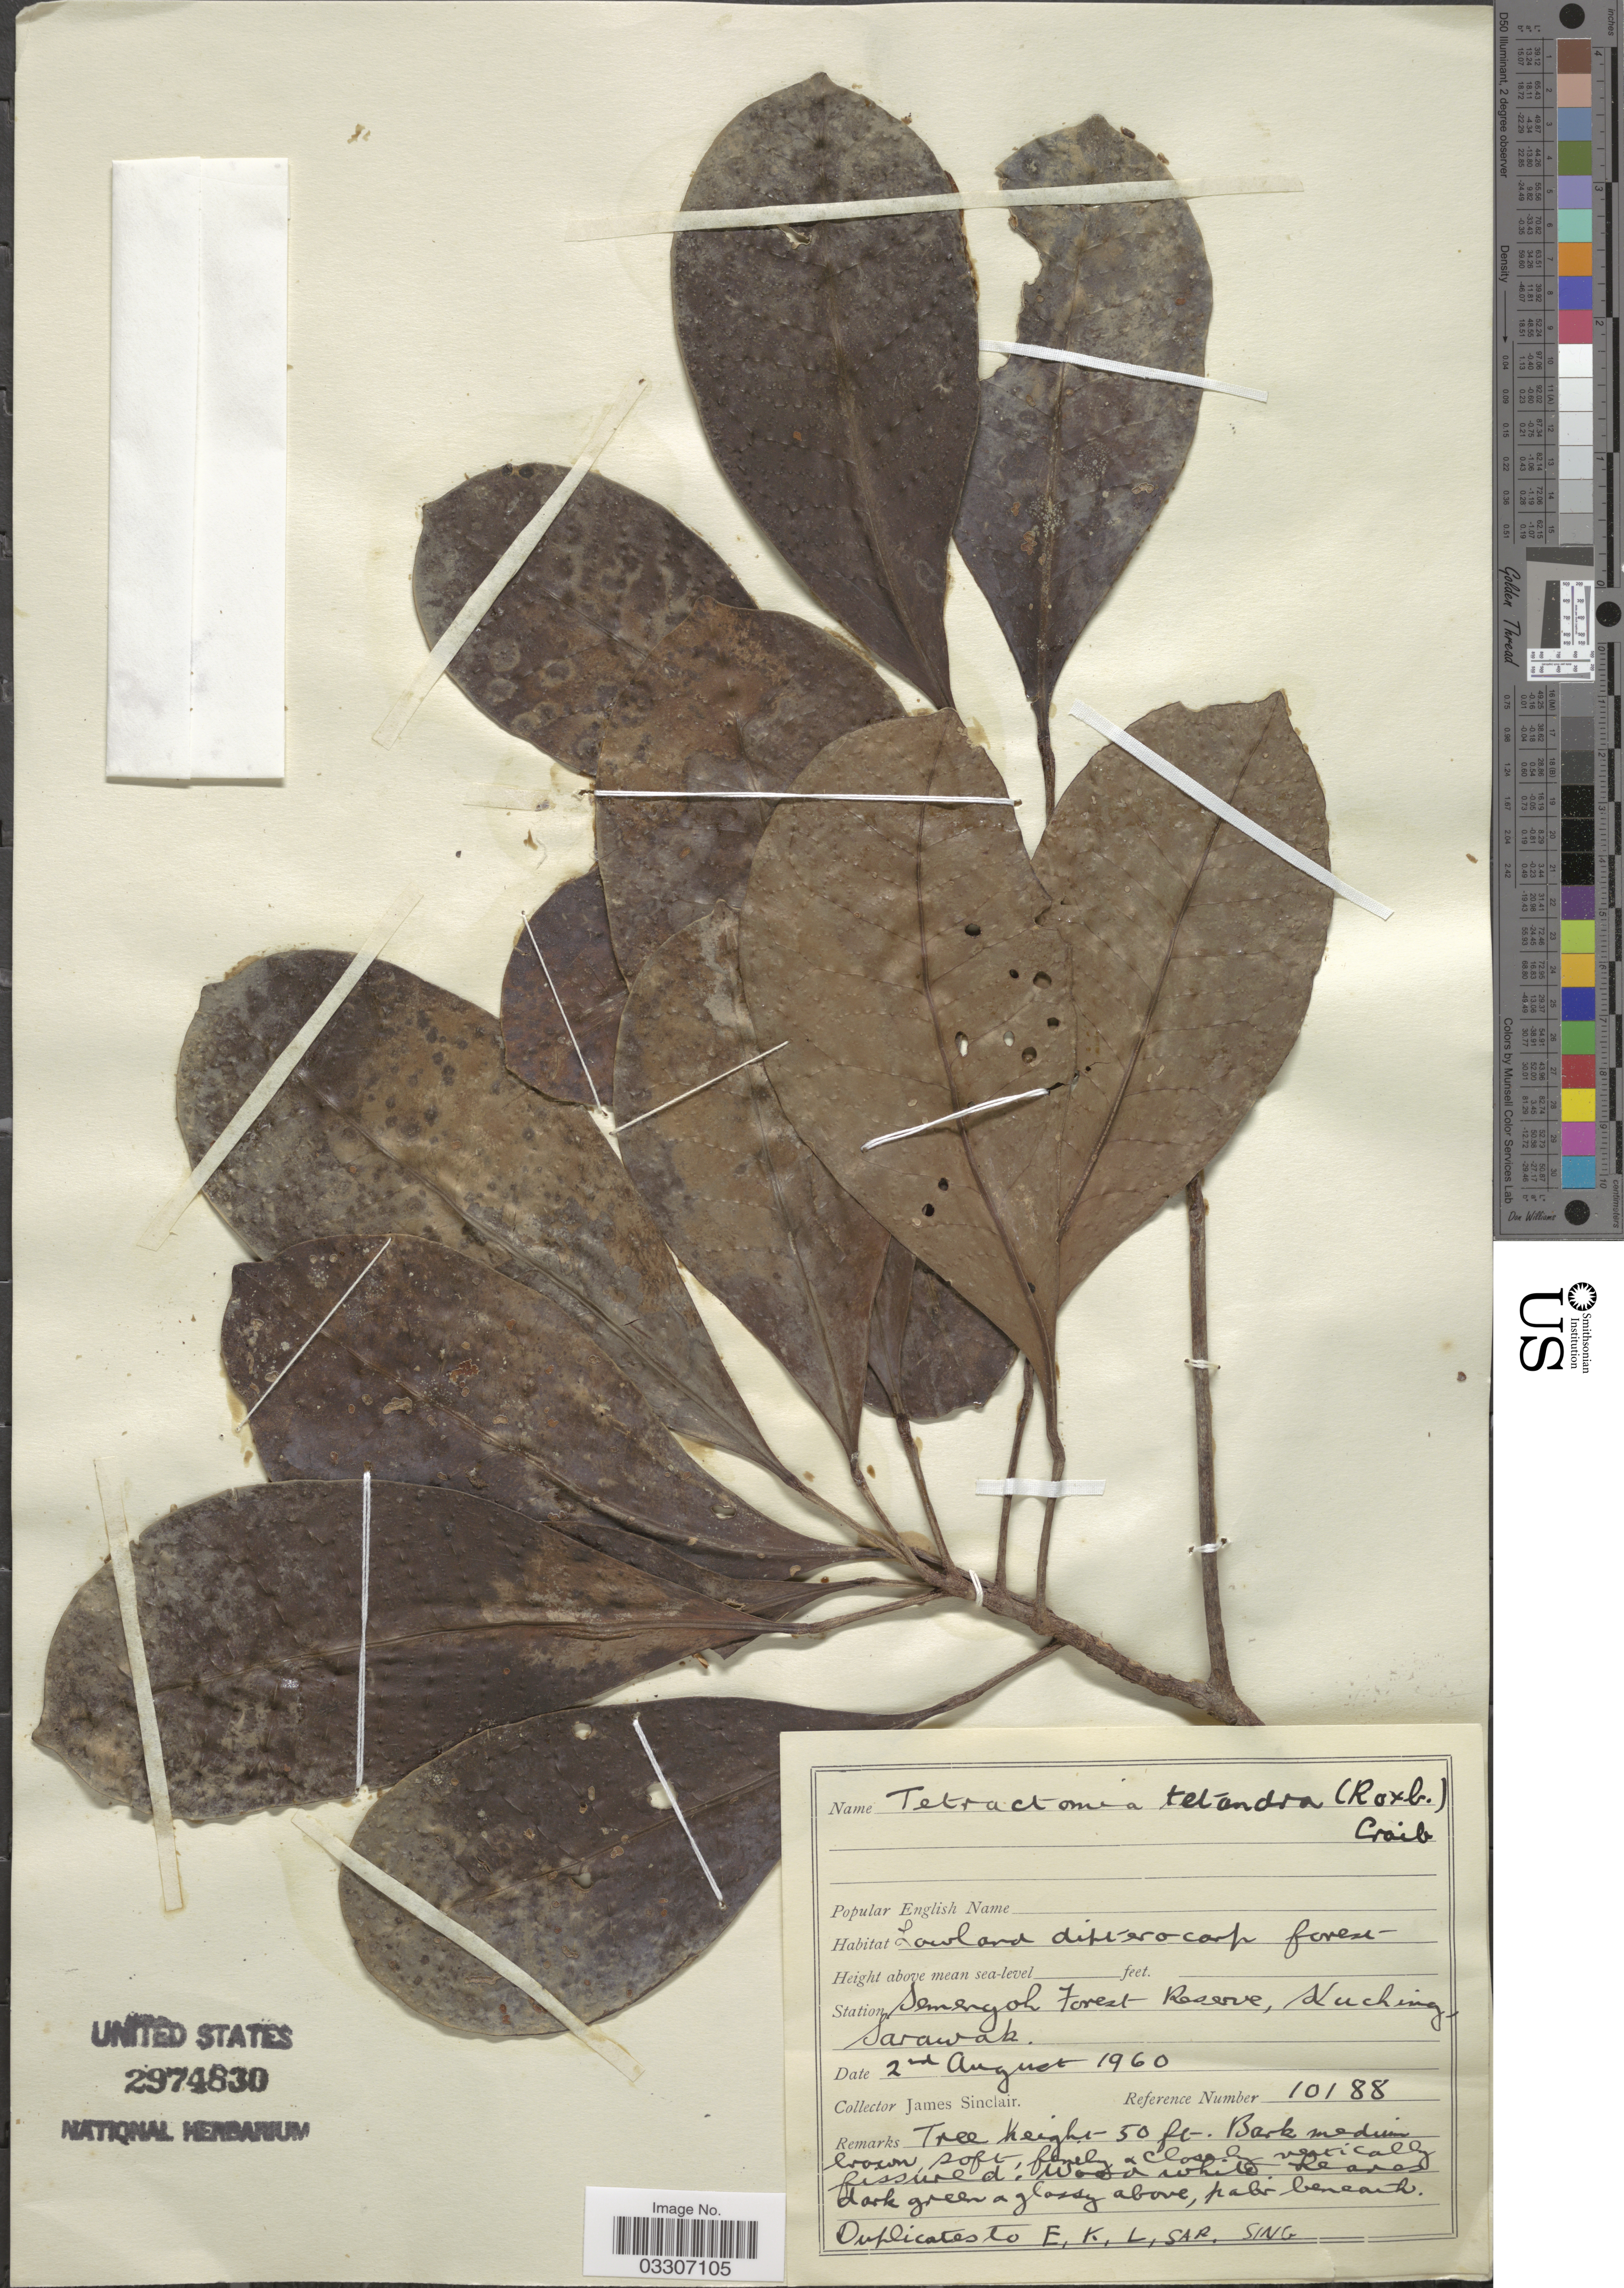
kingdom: Plantae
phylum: Tracheophyta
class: Magnoliopsida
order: Sapindales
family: Rutaceae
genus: Tetractomia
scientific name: Tetractomia tetrandra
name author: (Roxb.) Merr.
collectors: J. Sinclair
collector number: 10188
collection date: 1960-08-02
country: Malaysia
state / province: Sarawak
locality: Station Semengoh Forest Reserve, Kuching.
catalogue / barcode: US 2974830